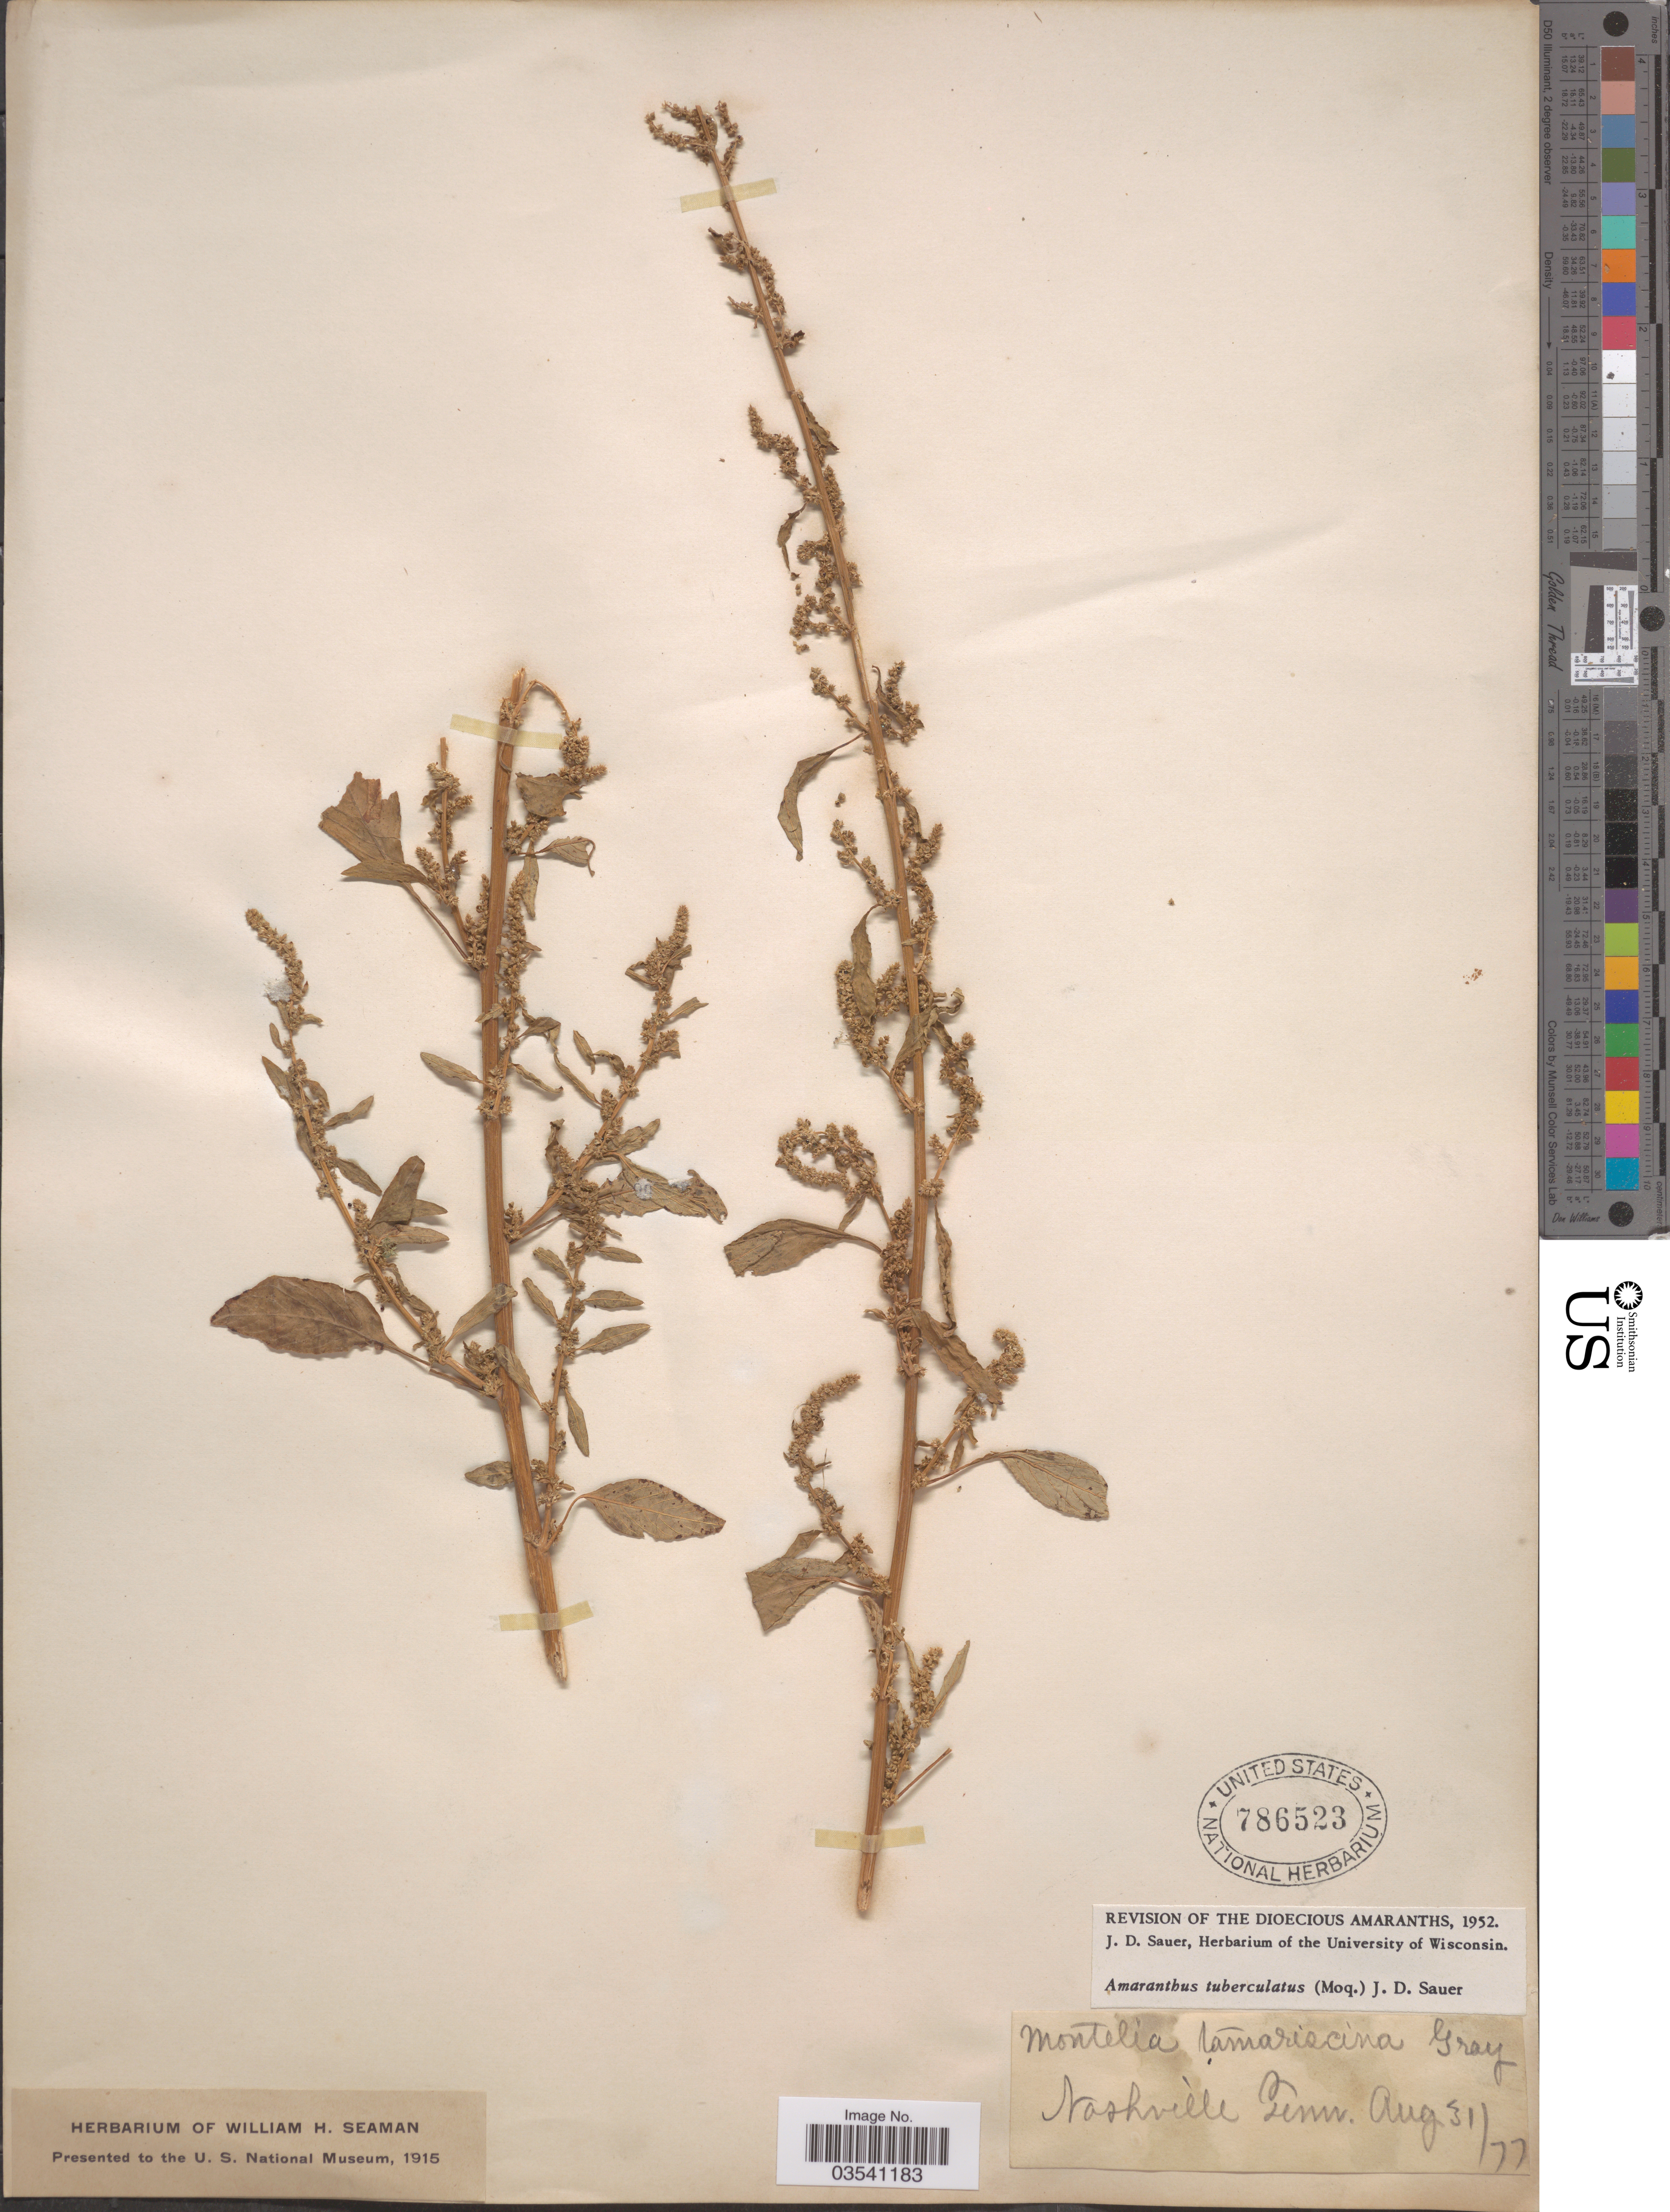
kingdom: Plantae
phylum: Tracheophyta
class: Magnoliopsida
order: Caryophyllales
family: Amaranthaceae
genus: Amaranthus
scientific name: Amaranthus tuberculatus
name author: (Moq.) J.D. Sauer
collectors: Ex herb. W. H. Seaman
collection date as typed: Transcribed d/m/y: 31/8/77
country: United States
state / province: Tennessee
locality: Nashville.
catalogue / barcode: US 786523